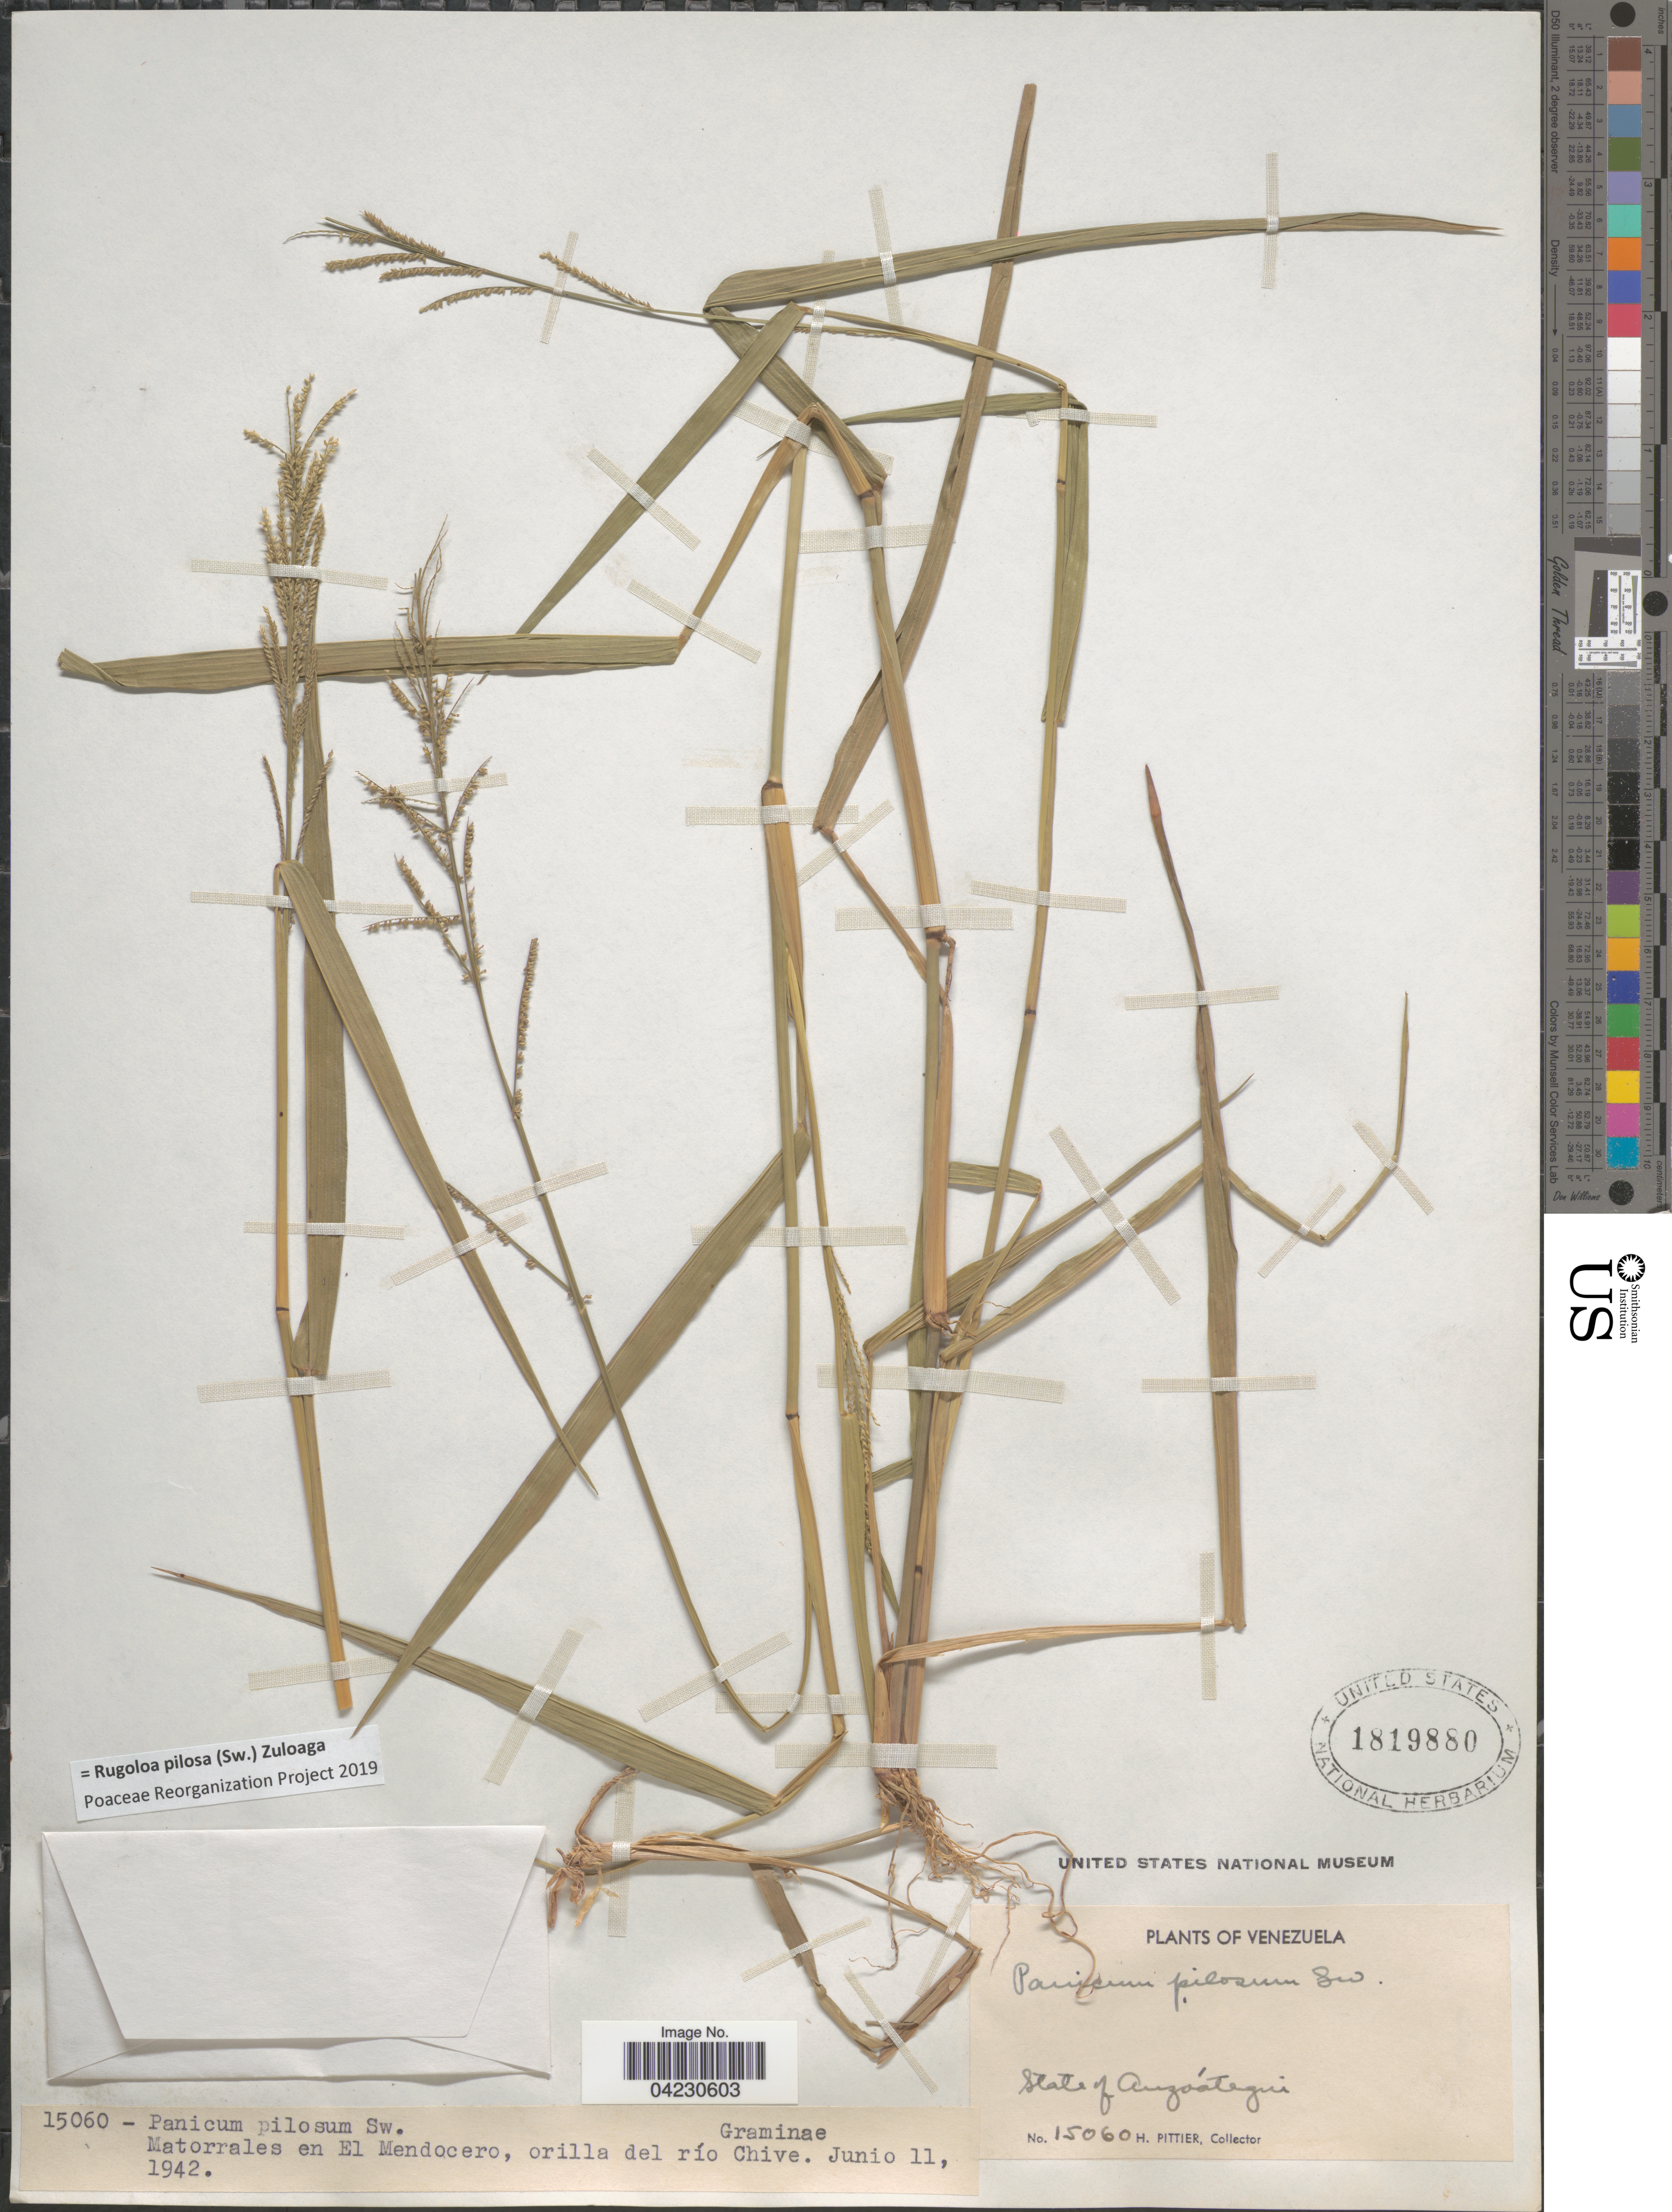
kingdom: Plantae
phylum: Tracheophyta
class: Liliopsida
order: Poales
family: Poaceae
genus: Rugoloa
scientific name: Rugoloa pilosa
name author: (Sw.) Zuloaga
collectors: H. F. Pittier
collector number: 15060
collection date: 1942-06-11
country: Venezuela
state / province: Anzoategui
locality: Matorrales en El Mendocero, orilla del río Chive.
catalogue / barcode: US 1819880